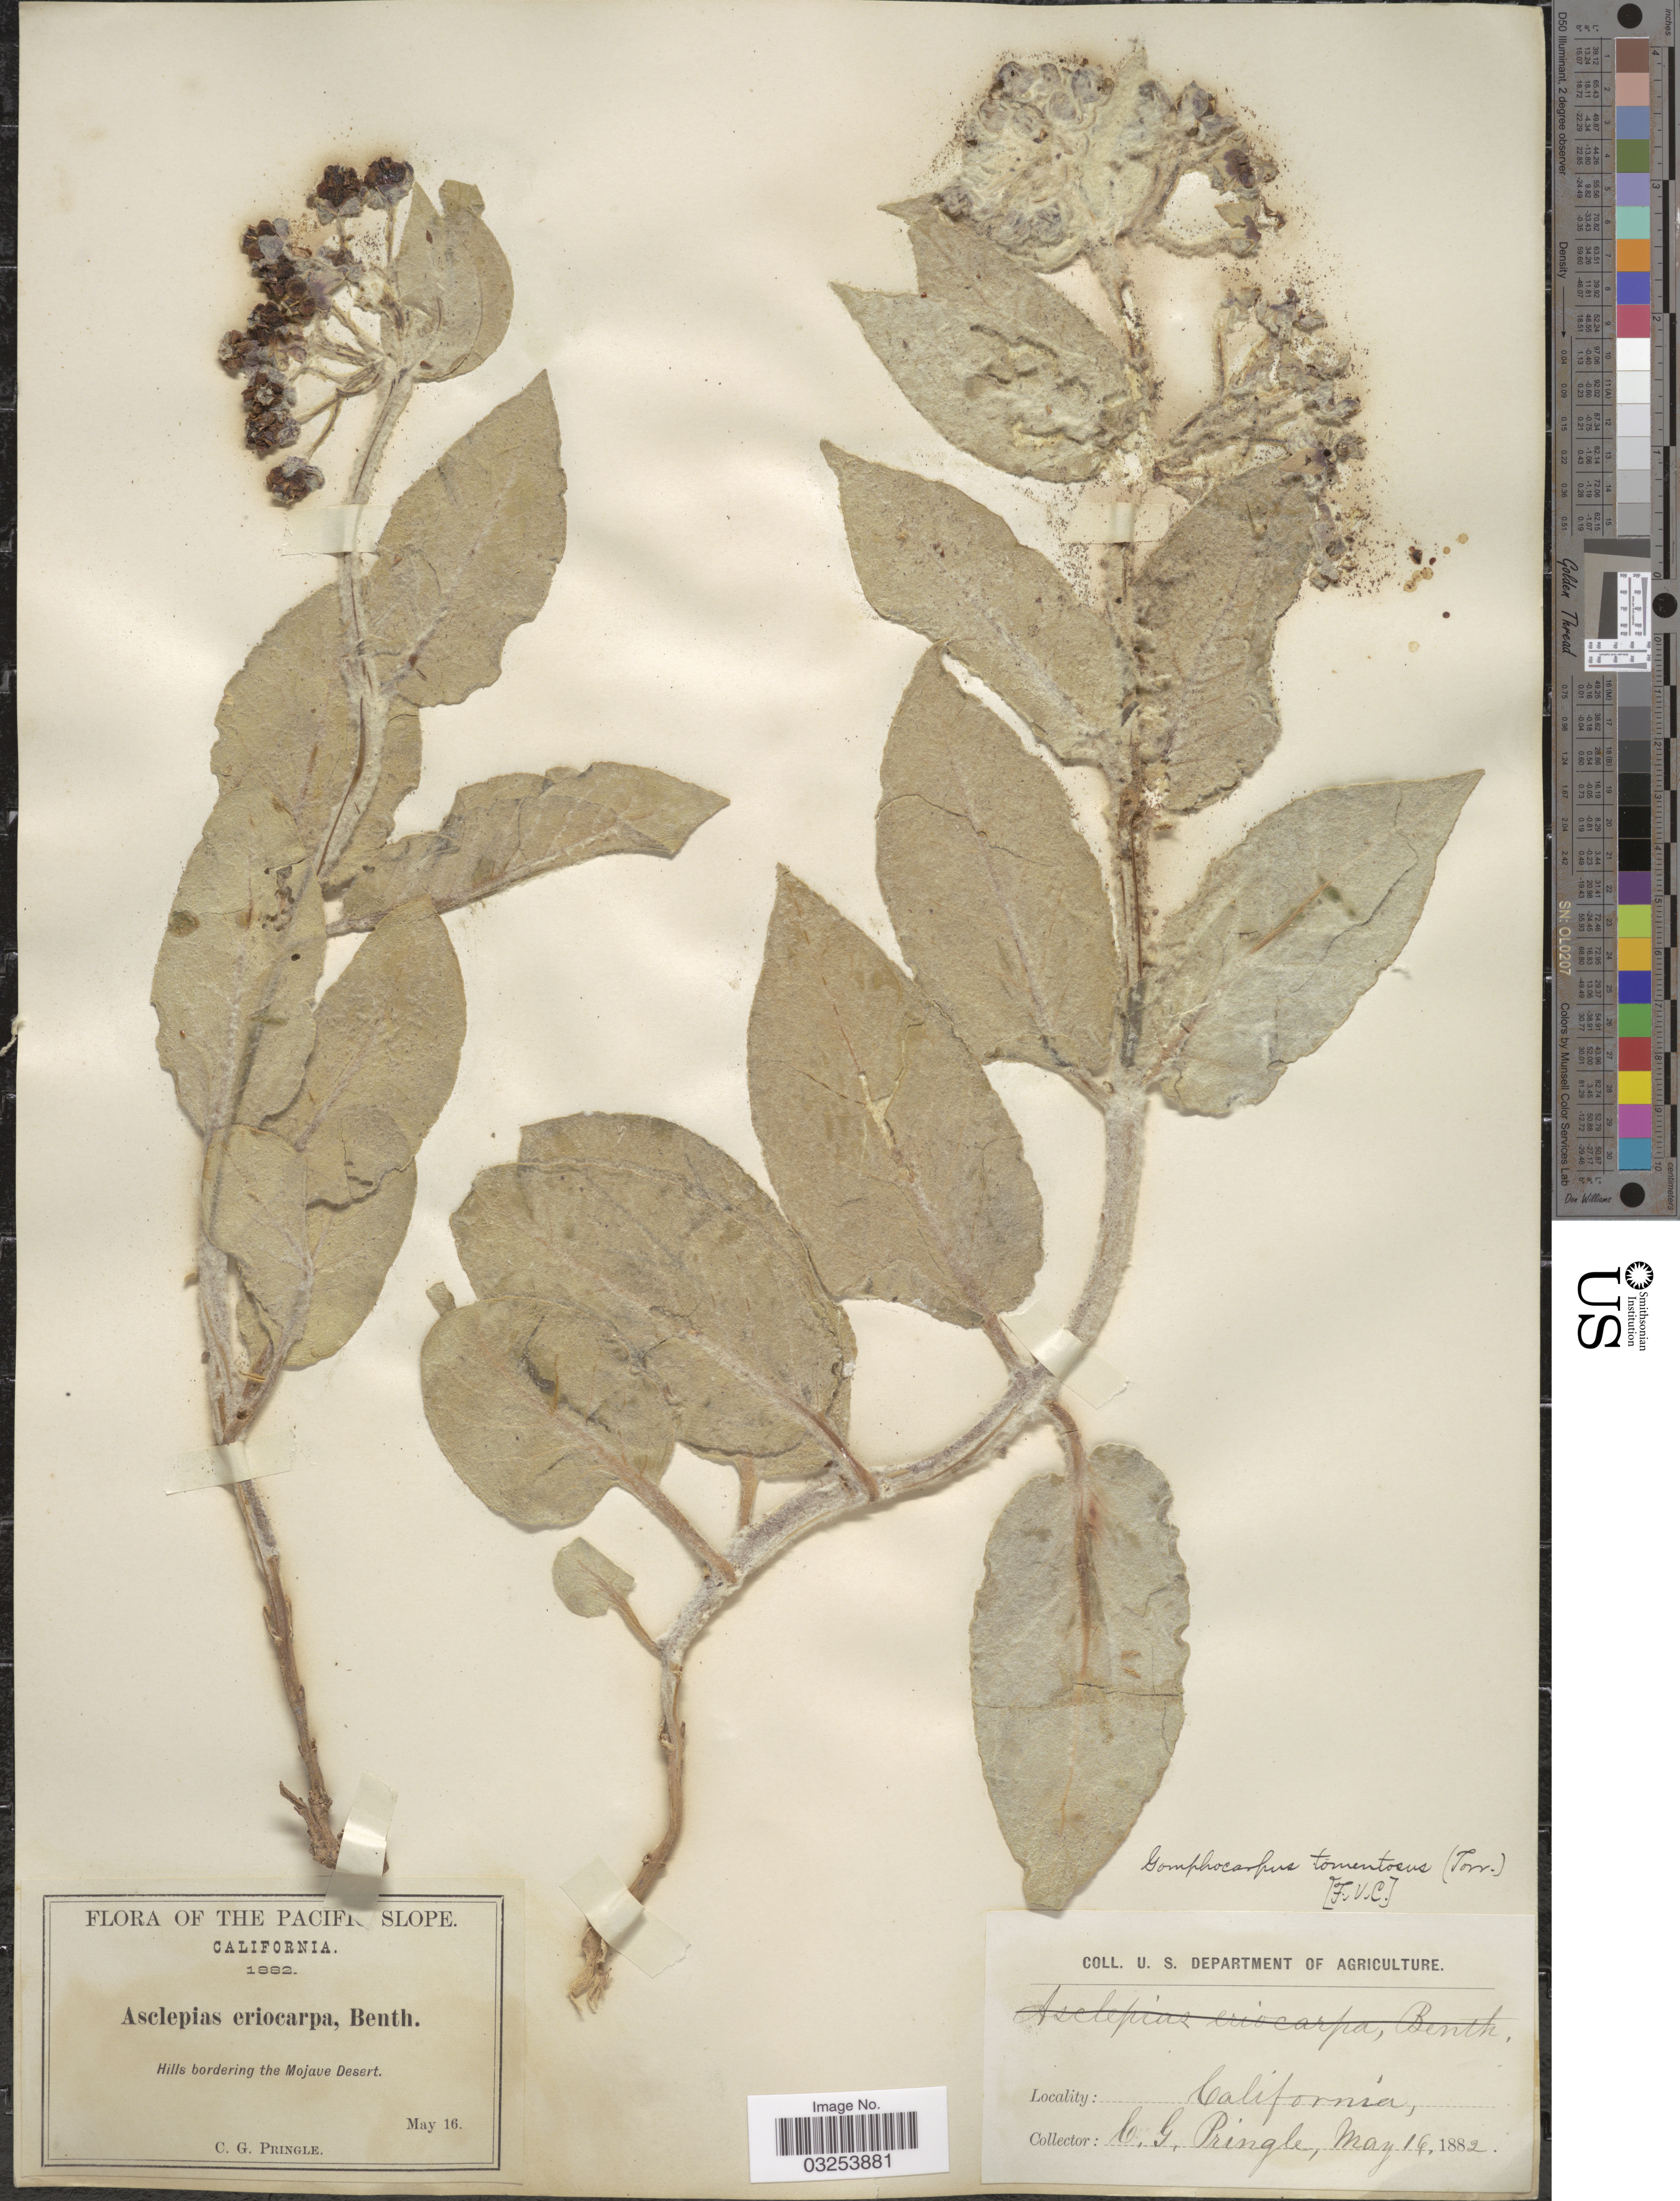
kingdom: Plantae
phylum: Tracheophyta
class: Magnoliopsida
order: Gentianales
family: Apocynaceae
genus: Asclepias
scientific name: Asclepias californica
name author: Greene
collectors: C. G. Pringle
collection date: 1882-05-16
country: United States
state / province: California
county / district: San Bernardino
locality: The Pacific Slope. Hills bordering the Mojave Desert.